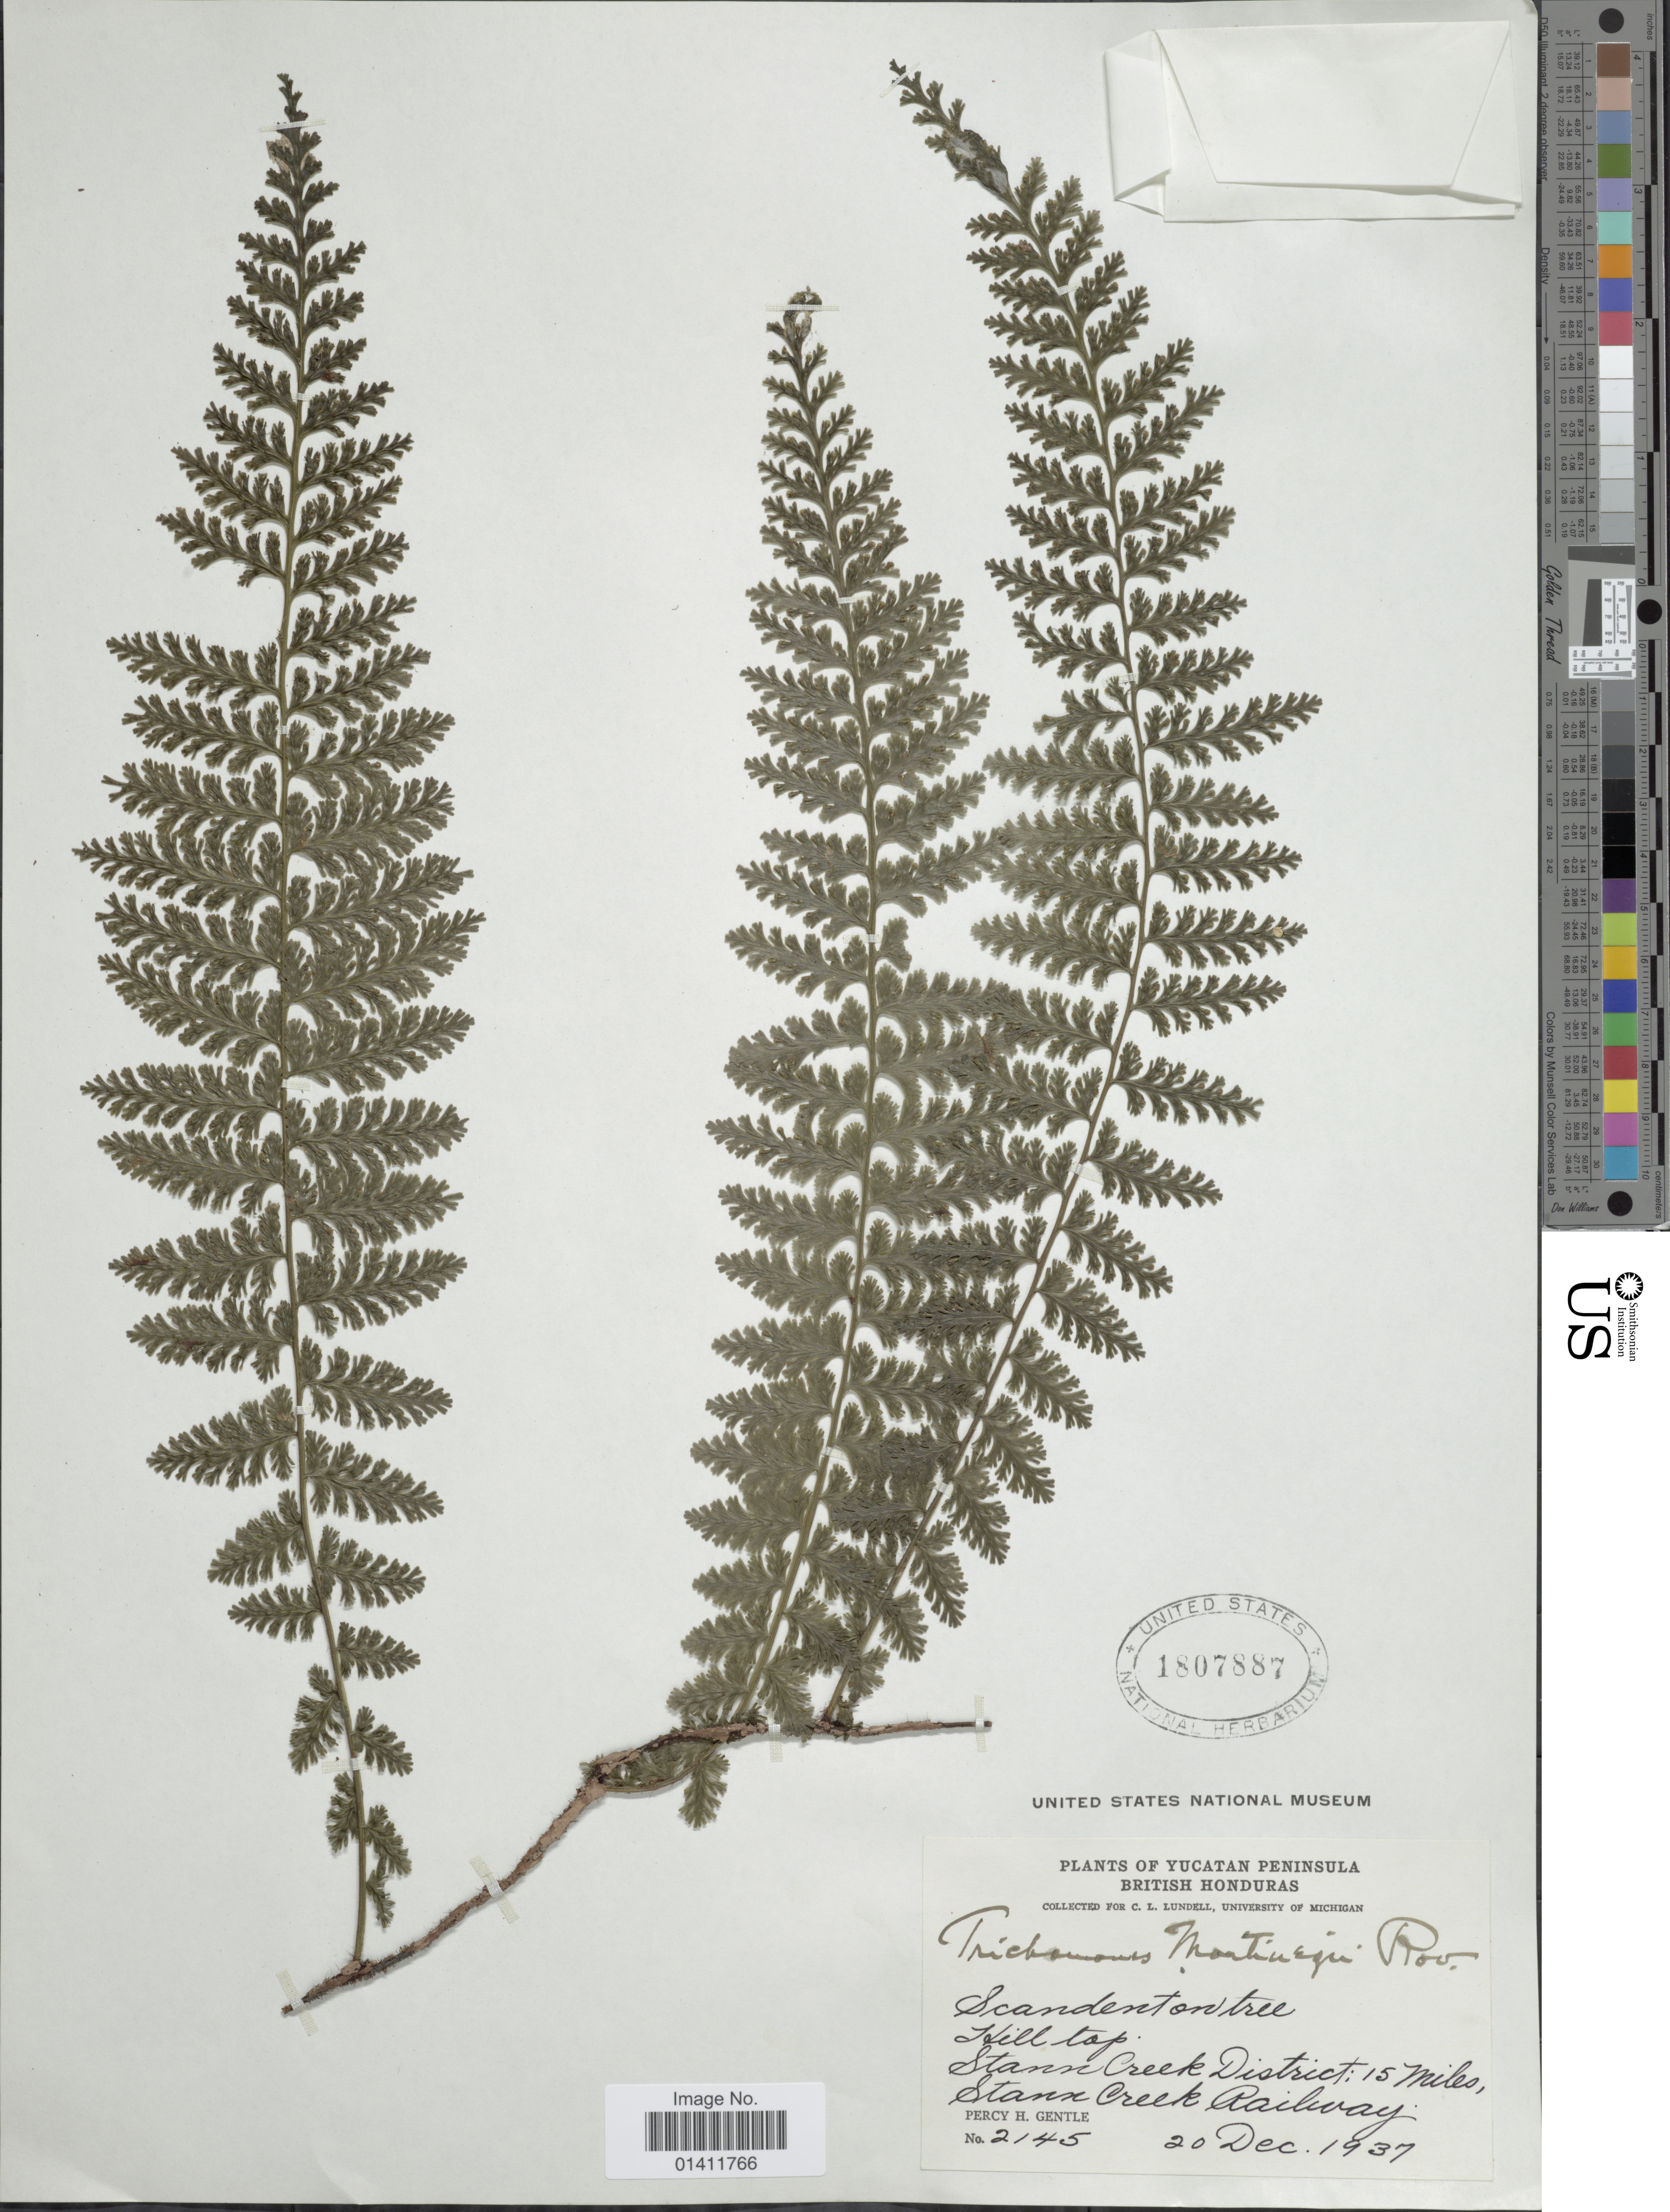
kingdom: Plantae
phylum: Tracheophyta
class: Polypodiopsida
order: Hymenophyllales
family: Hymenophyllaceae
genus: Vandenboschia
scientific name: Vandenboschia collariata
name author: (Bosch) Ebihara & K. Iwats.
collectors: P. H. Gentle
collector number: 2145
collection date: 1937-12-20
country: Belize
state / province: Stann Creek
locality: Yutacan Peninsula. British Honduras. Hill top. Stann Creek District: 15 miles Stann Creek Railway.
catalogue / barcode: US 1807887